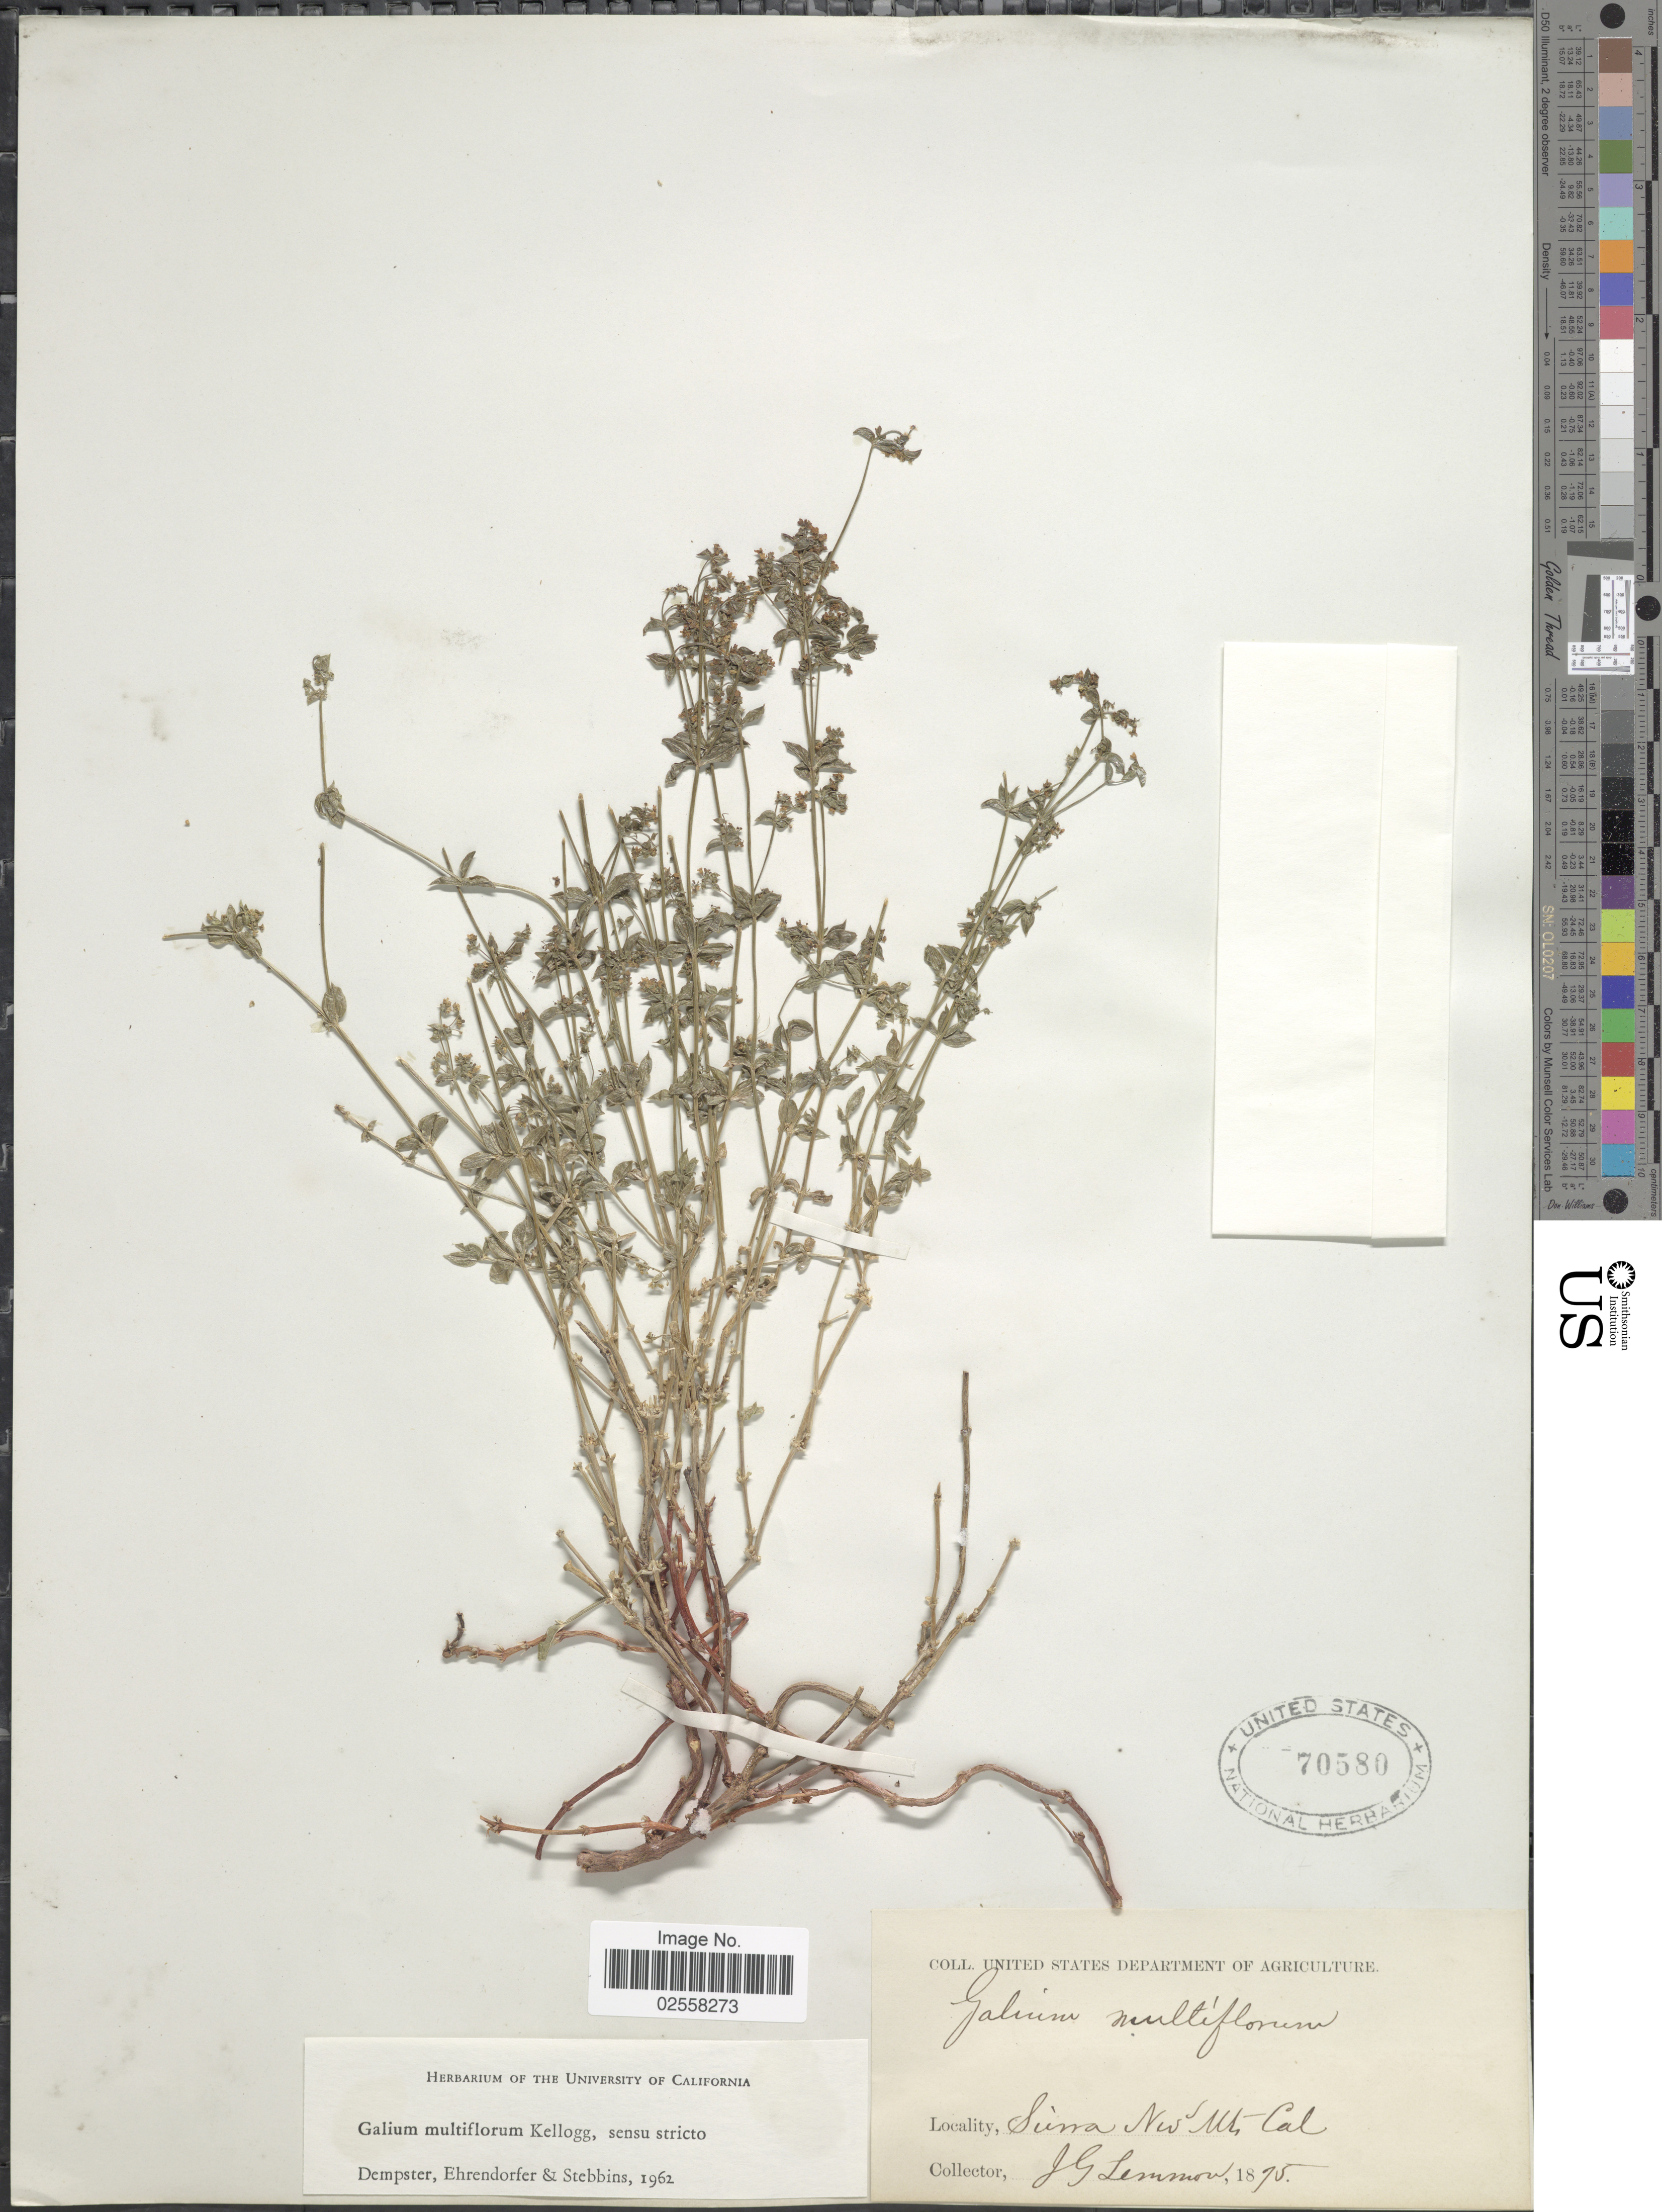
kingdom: Plantae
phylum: Tracheophyta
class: Magnoliopsida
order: Gentianales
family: Rubiaceae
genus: Galium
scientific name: Galium multiflorum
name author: Kellogg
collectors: J. Lemmon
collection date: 1875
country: United States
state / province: California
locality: Sierra Nev. Mts, Cal.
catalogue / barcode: US 70580